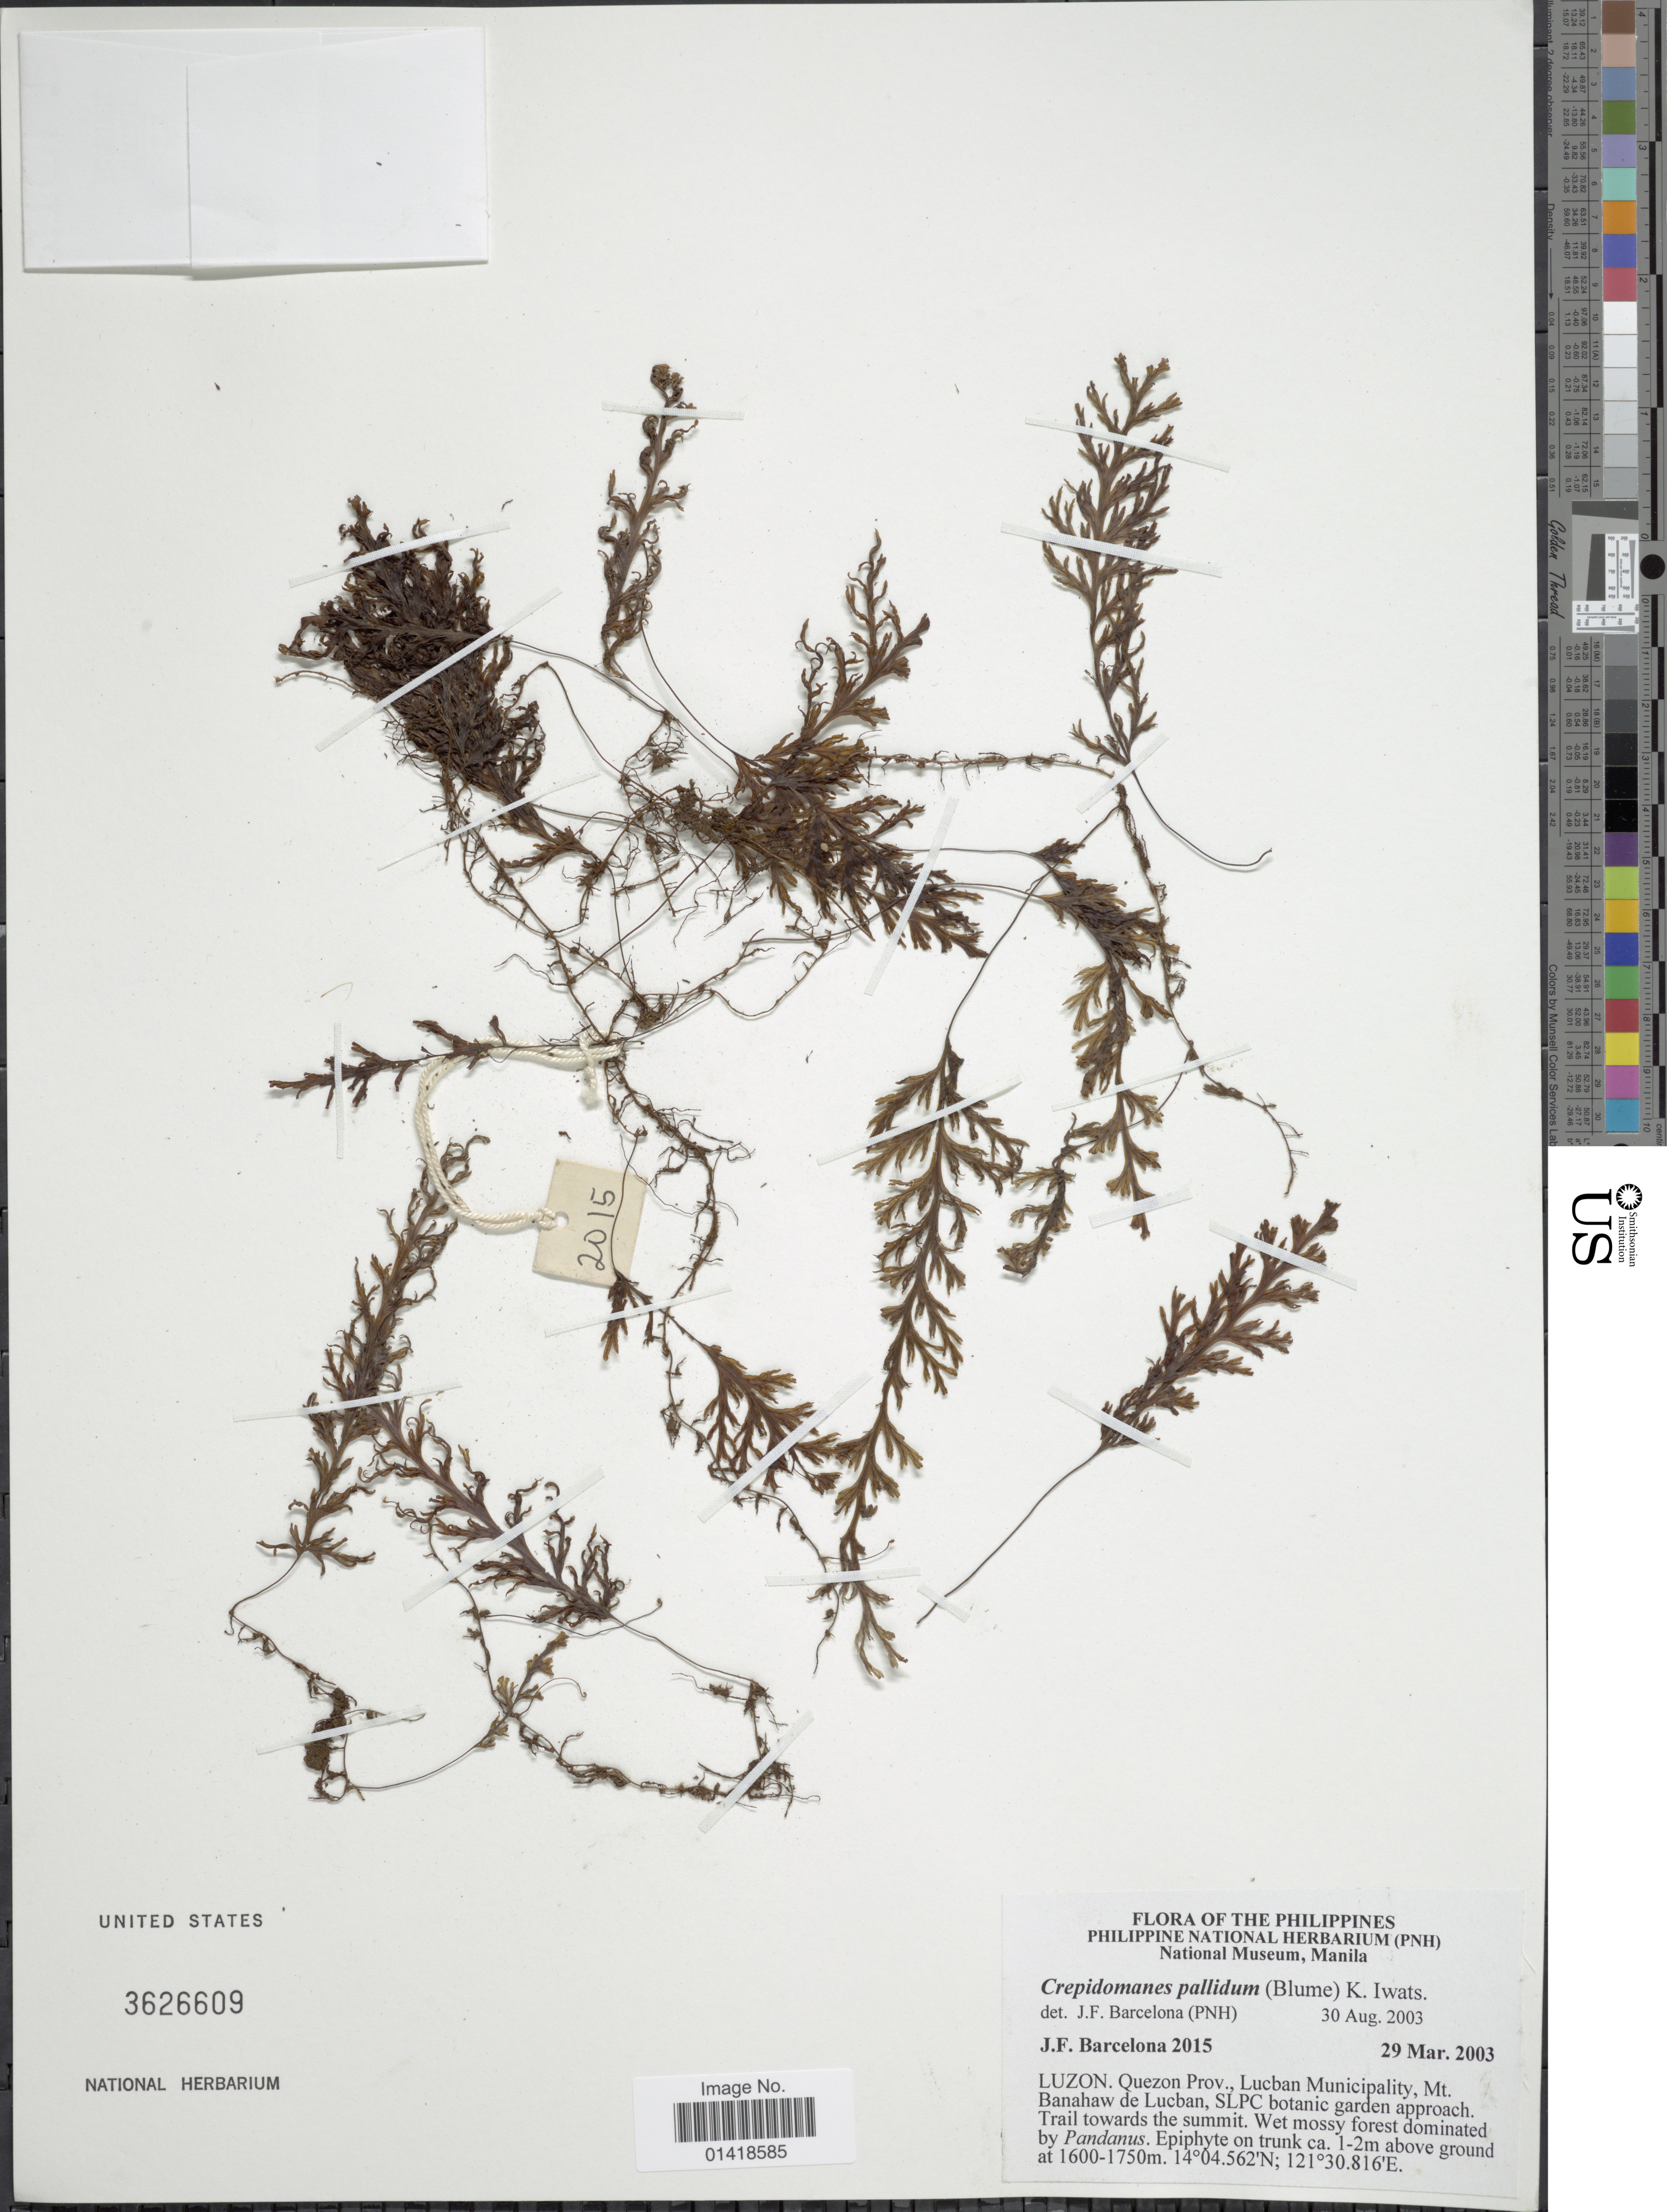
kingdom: Plantae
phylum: Tracheophyta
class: Polypodiopsida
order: Hymenophyllales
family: Hymenophyllaceae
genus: Hymenophyllum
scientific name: Hymenophyllum pallidum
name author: (Blume) Ebihara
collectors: J. F. Barcelona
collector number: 2015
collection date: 2003-03-29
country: Philippines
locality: The Philippines. Luzon. Quezon Prov. Lucban Municipality, Mt. Banahaw de Lucban, SLPC botanic garden approach. Trail towards the summit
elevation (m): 1600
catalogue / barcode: US 3626609